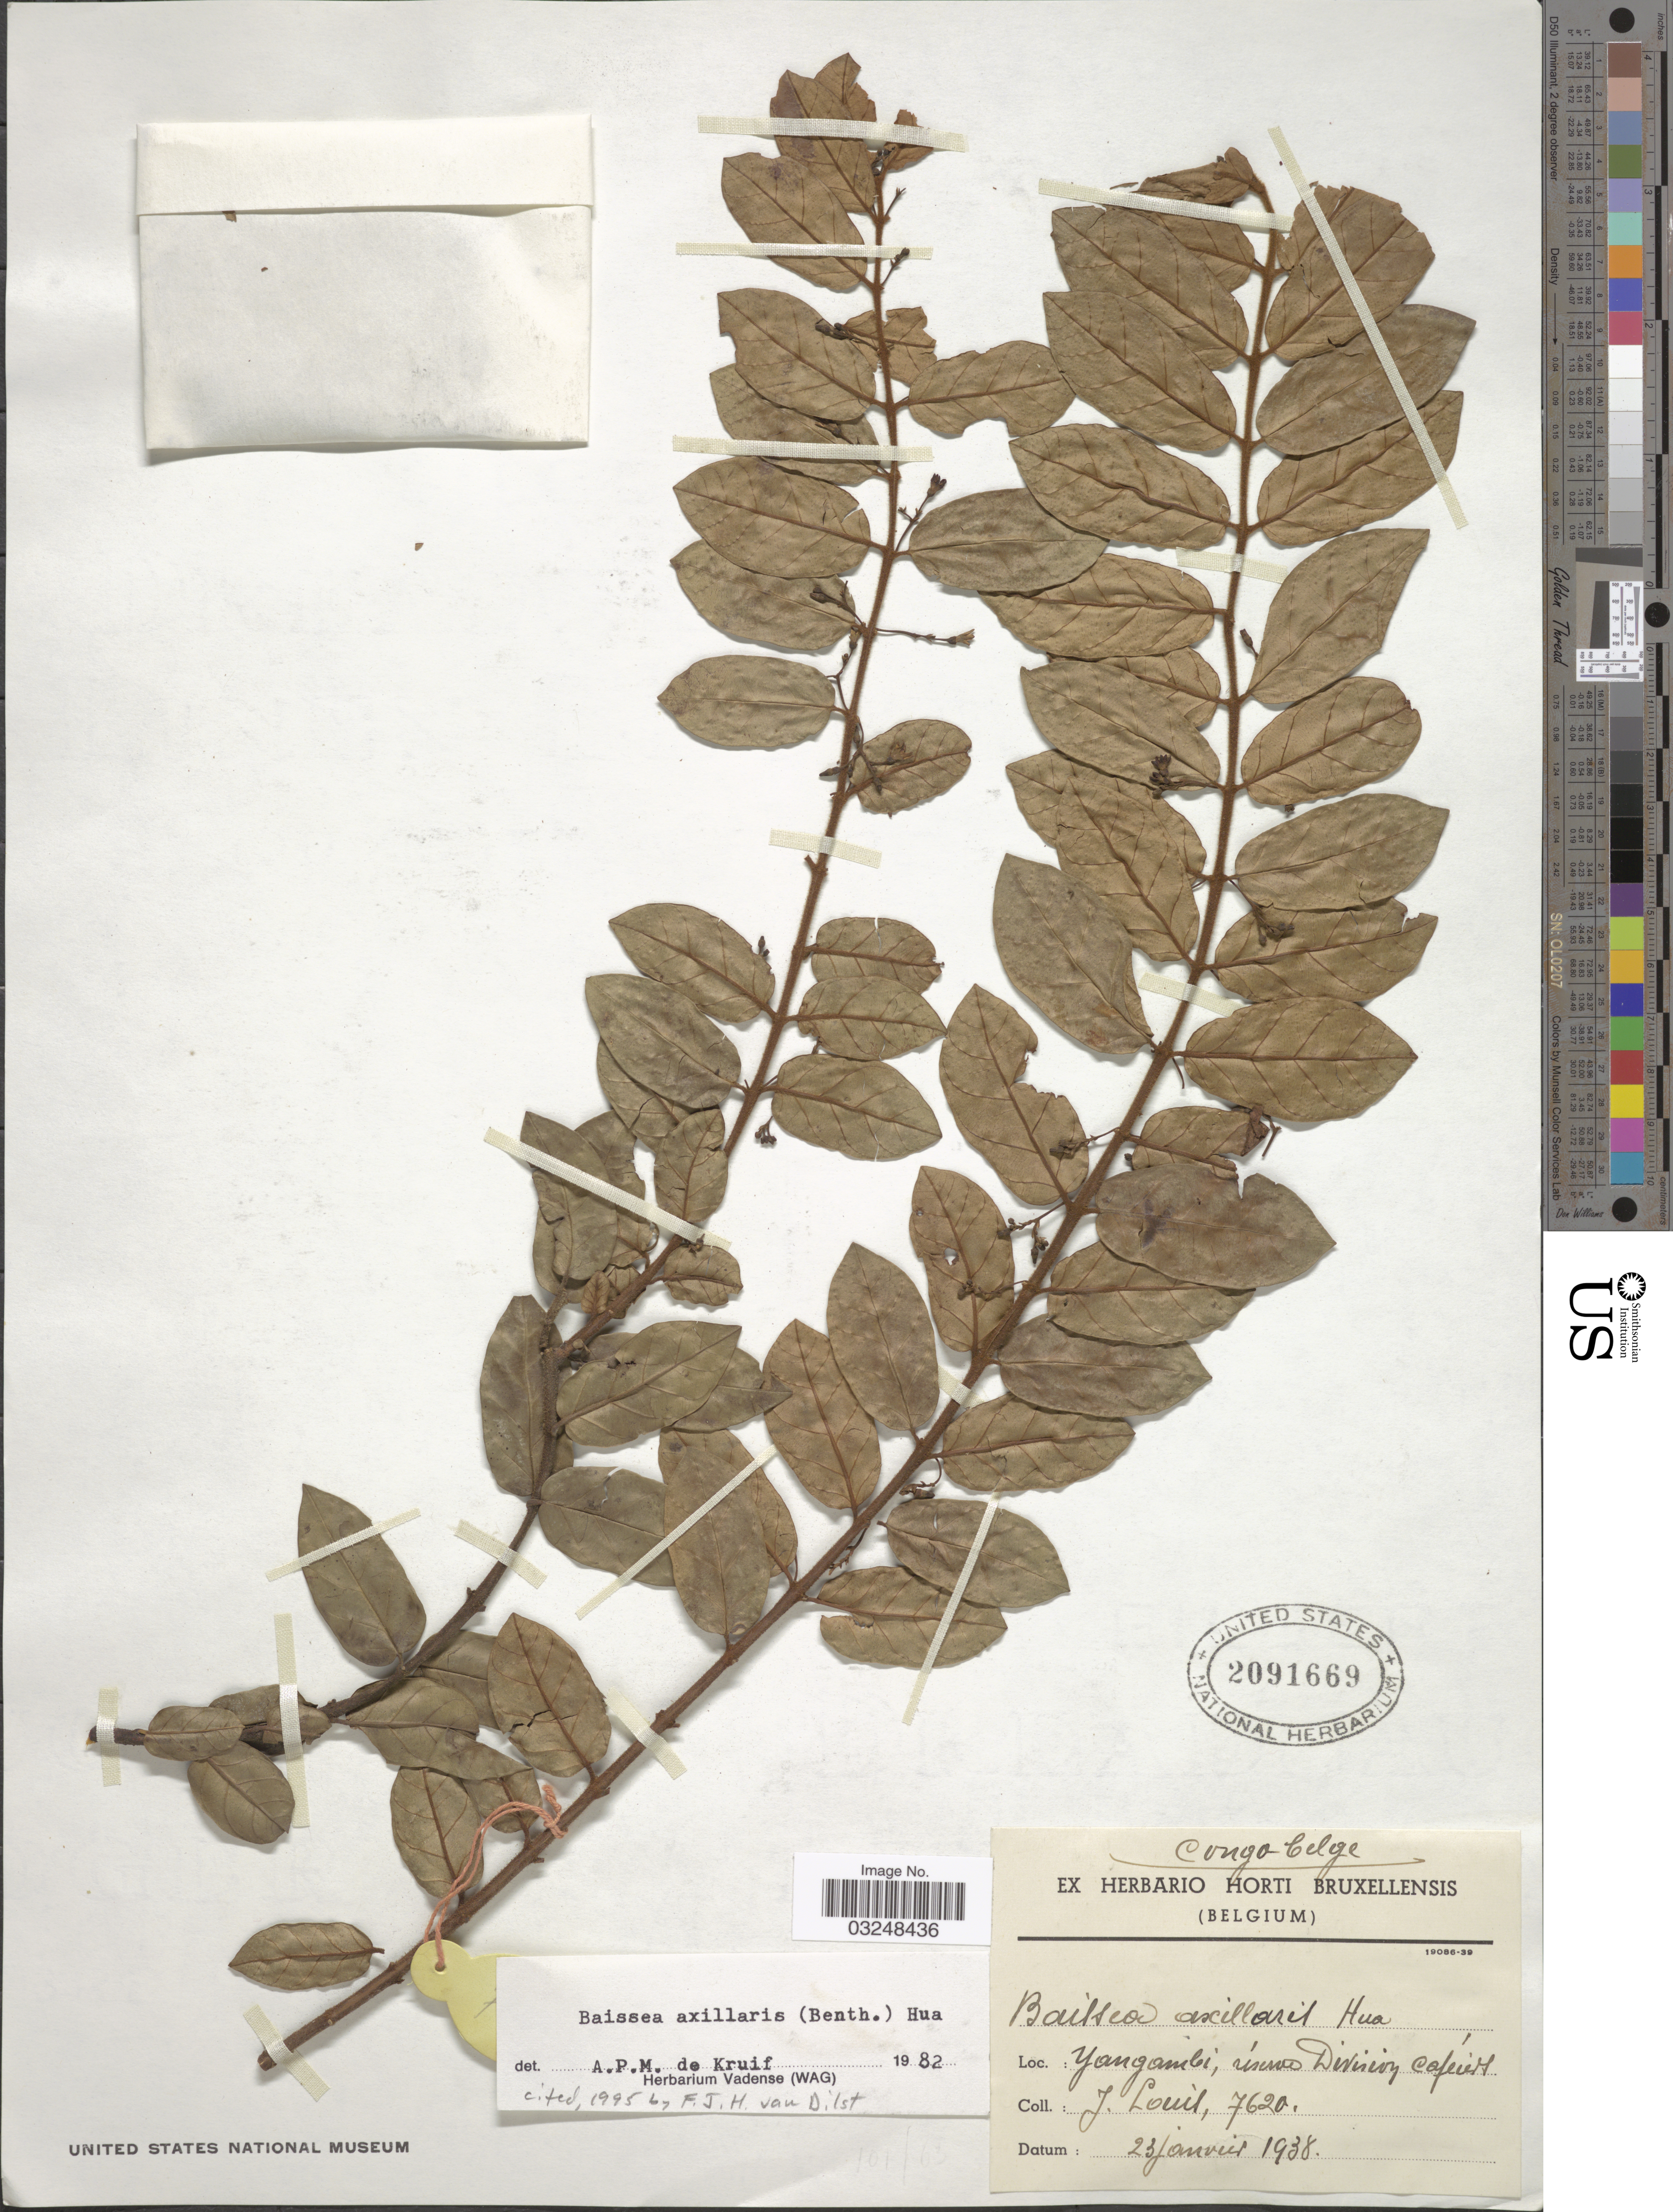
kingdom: Plantae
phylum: Tracheophyta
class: Magnoliopsida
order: Gentianales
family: Apocynaceae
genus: Baissea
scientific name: Baissea axillaris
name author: (Benth.) Hua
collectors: J. Louis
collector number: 7620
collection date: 1938-01-23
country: Congo, Democratic Republic of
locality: Congo Belge, Yangambi, réserve Division Caféiers.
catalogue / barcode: US 2091669